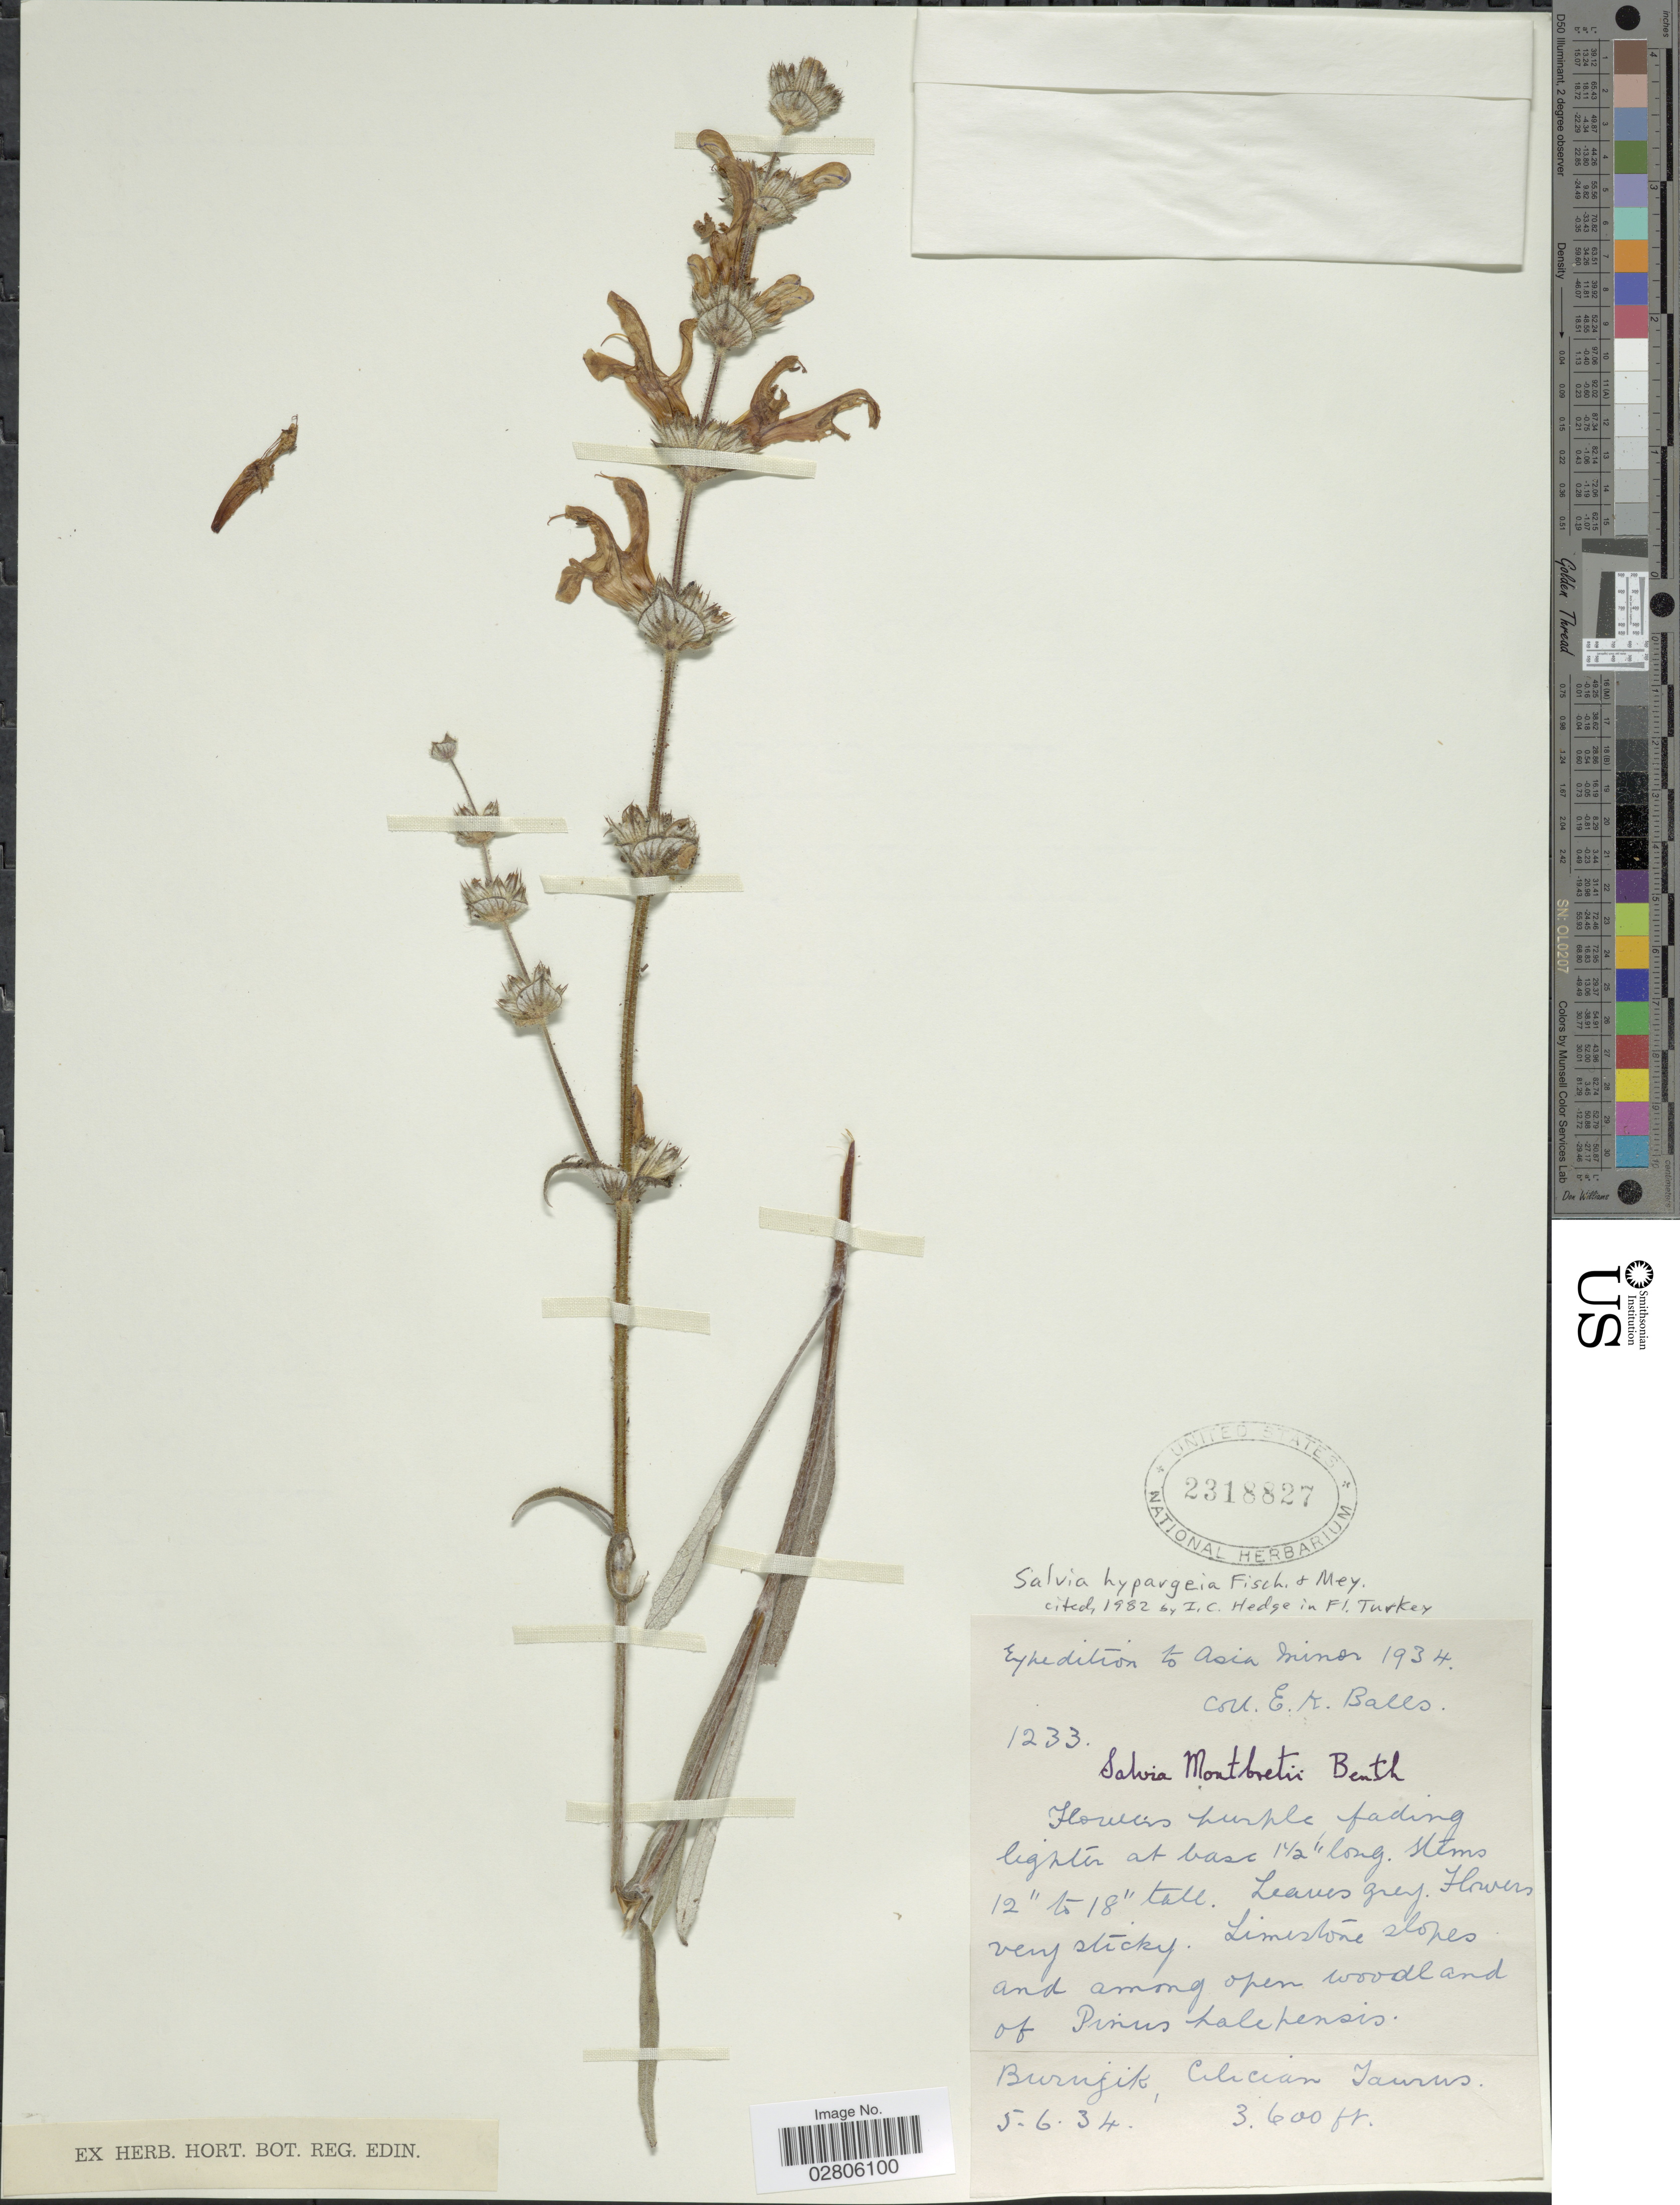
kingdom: Plantae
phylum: Tracheophyta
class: Magnoliopsida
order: Lamiales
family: Lamiaceae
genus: Salvia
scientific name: Salvia hypargeia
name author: Fisch. & C.A. Mey.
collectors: E. K. Balls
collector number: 1233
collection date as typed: Transcribed d/m/y: 5/6/34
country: Turkey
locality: Asia Minor, Burnjik [interpreted], Cilician [interpreted] Taurus.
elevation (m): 1097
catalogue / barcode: US 2318827